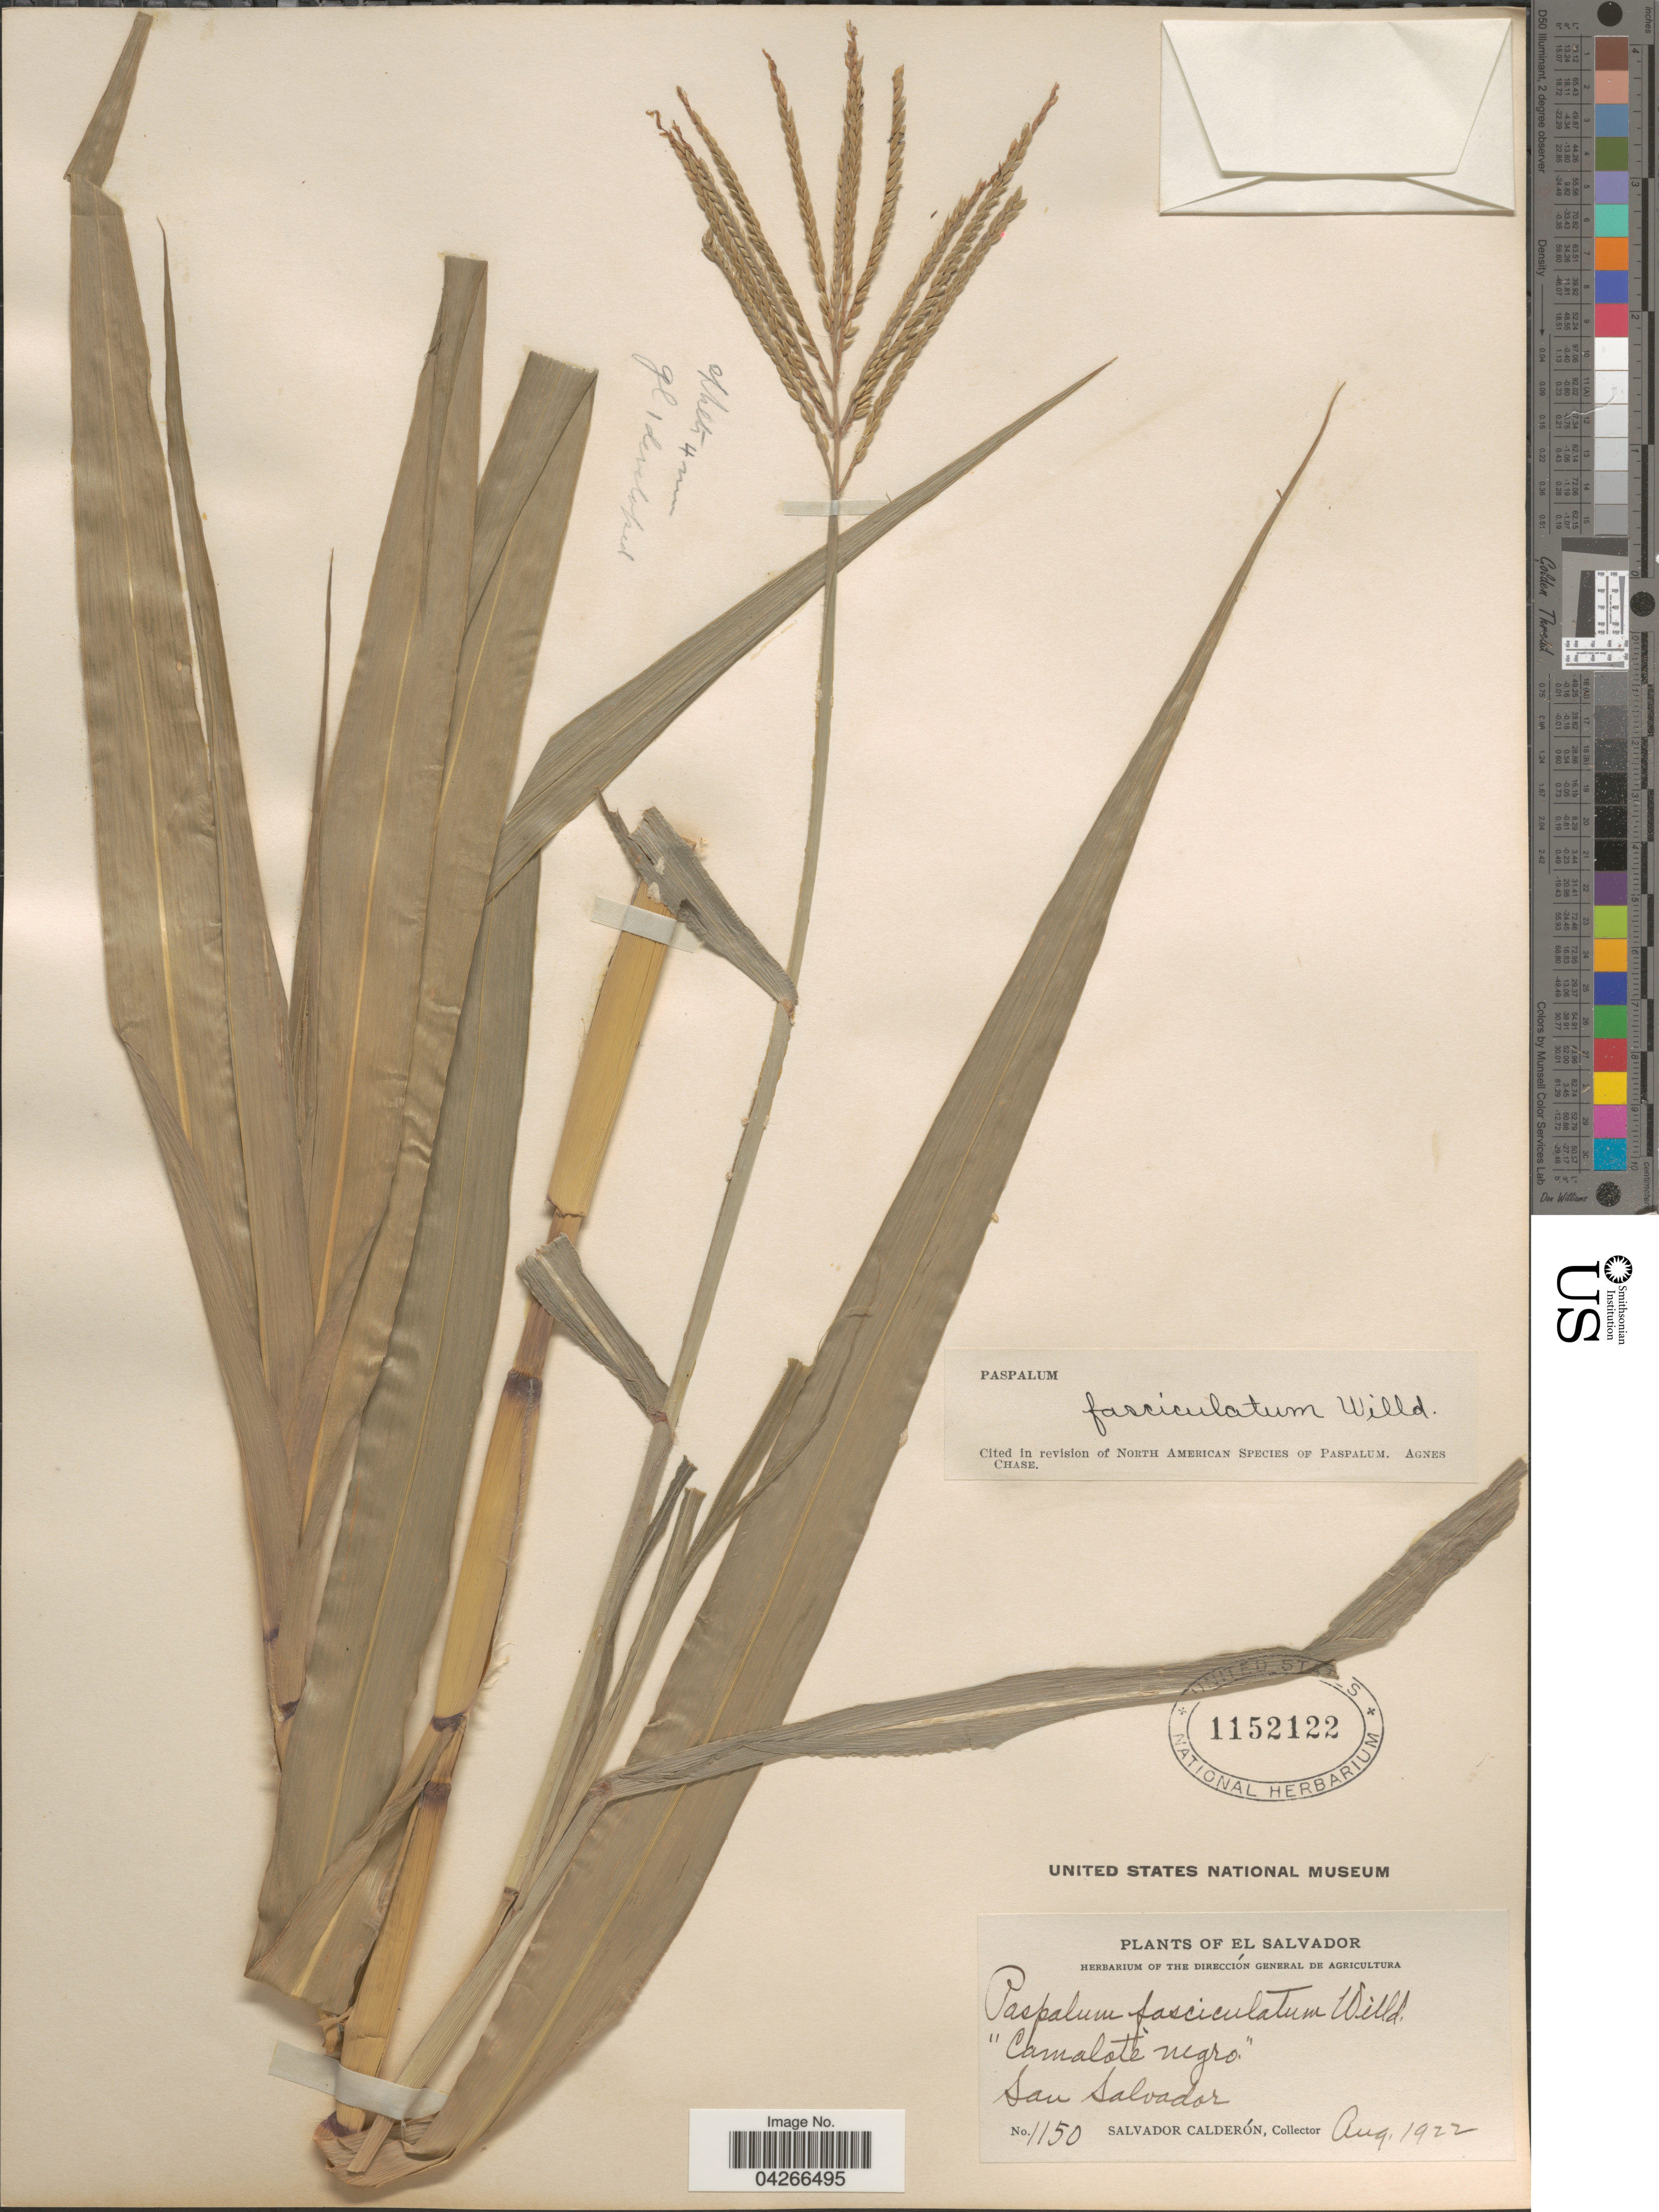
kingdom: Plantae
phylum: Tracheophyta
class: Liliopsida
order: Poales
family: Poaceae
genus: Paspalum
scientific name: Paspalum fasciculatum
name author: Willd. ex Flüggé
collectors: S. Calderón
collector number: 1150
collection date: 1922-08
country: El Salvador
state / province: San Salvador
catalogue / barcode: US 1152122